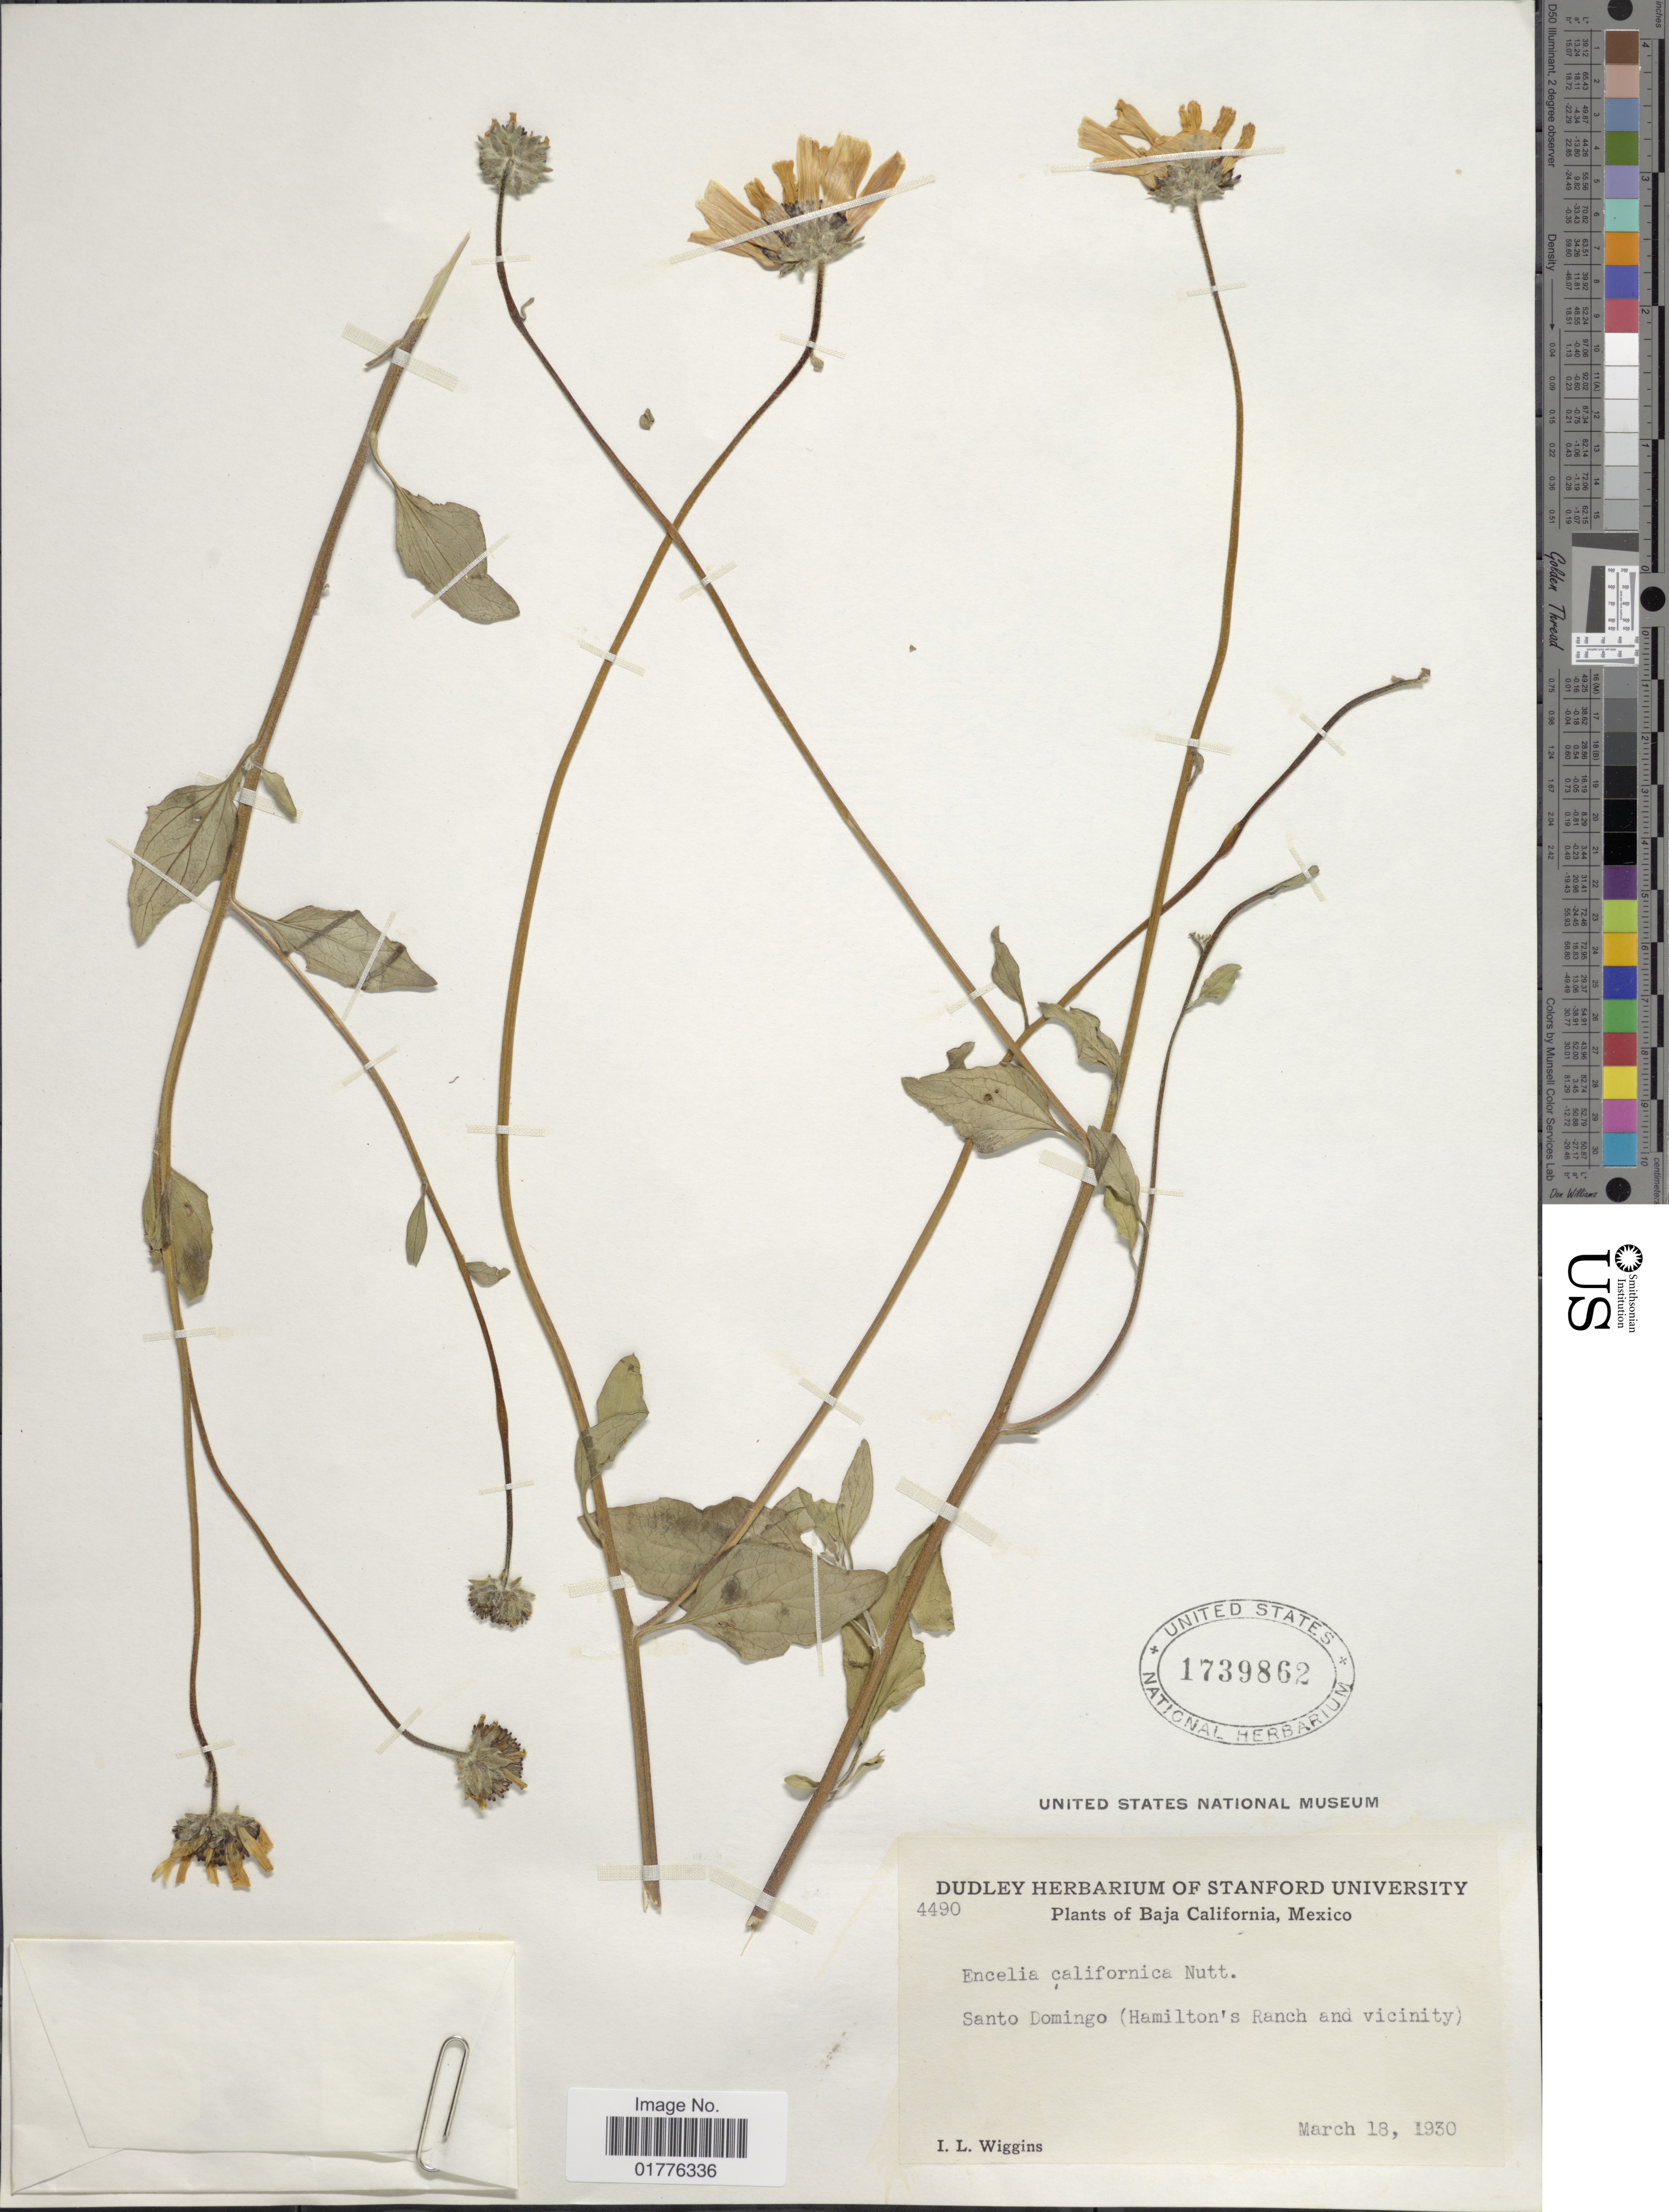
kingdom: Plantae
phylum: Tracheophyta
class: Magnoliopsida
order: Asterales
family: Asteraceae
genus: Encelia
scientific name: Encelia californica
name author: Nutt.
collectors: I. L. Wiggins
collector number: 4490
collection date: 1930-03-18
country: Mexico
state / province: Baja California Sur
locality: Santo Domingo (Hamilton's ranch and vicinity)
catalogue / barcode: US 1739862